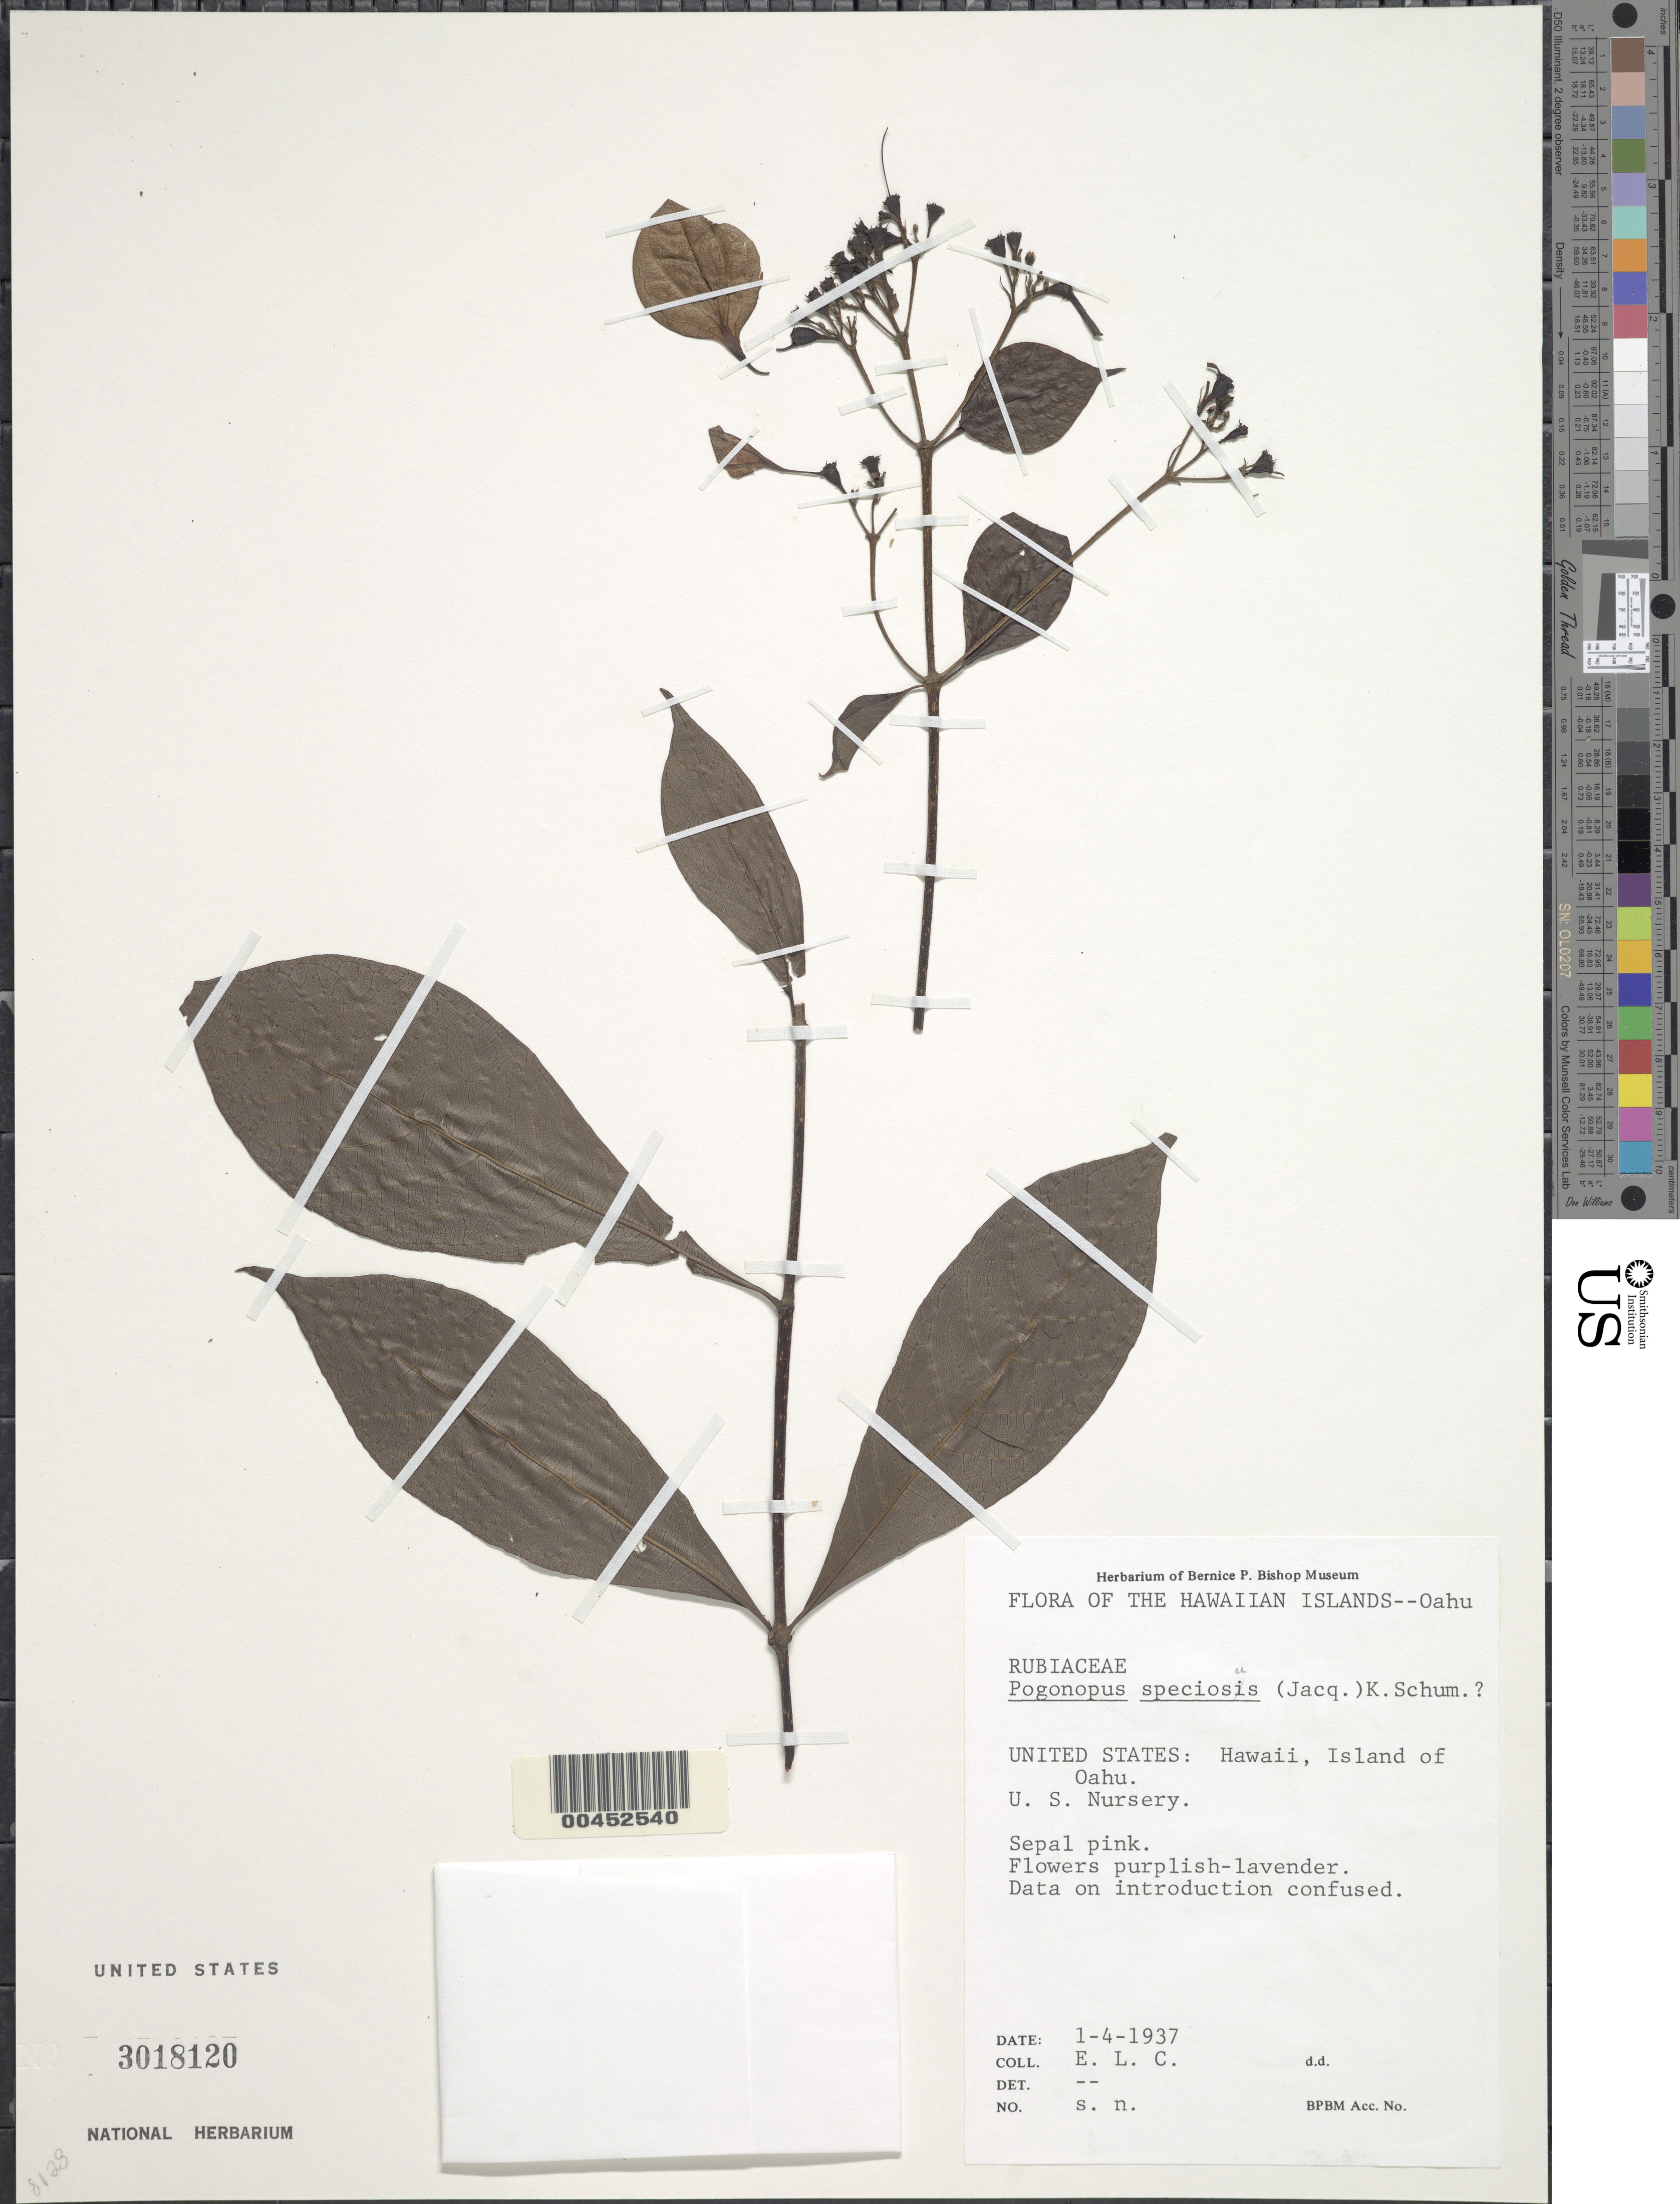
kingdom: Plantae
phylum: Tracheophyta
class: Magnoliopsida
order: Gentianales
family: Rubiaceae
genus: Pogonopus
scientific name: Pogonopus speciosus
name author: (Jacq.) K. Schum.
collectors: E. L. Caum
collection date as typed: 4 Jan 1937 or 1 Apr 1937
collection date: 1937-01-04 or 1937-04-01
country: United States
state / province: Hawaii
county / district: Honolulu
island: Oahu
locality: U.S. Nursery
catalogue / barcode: US 3018120